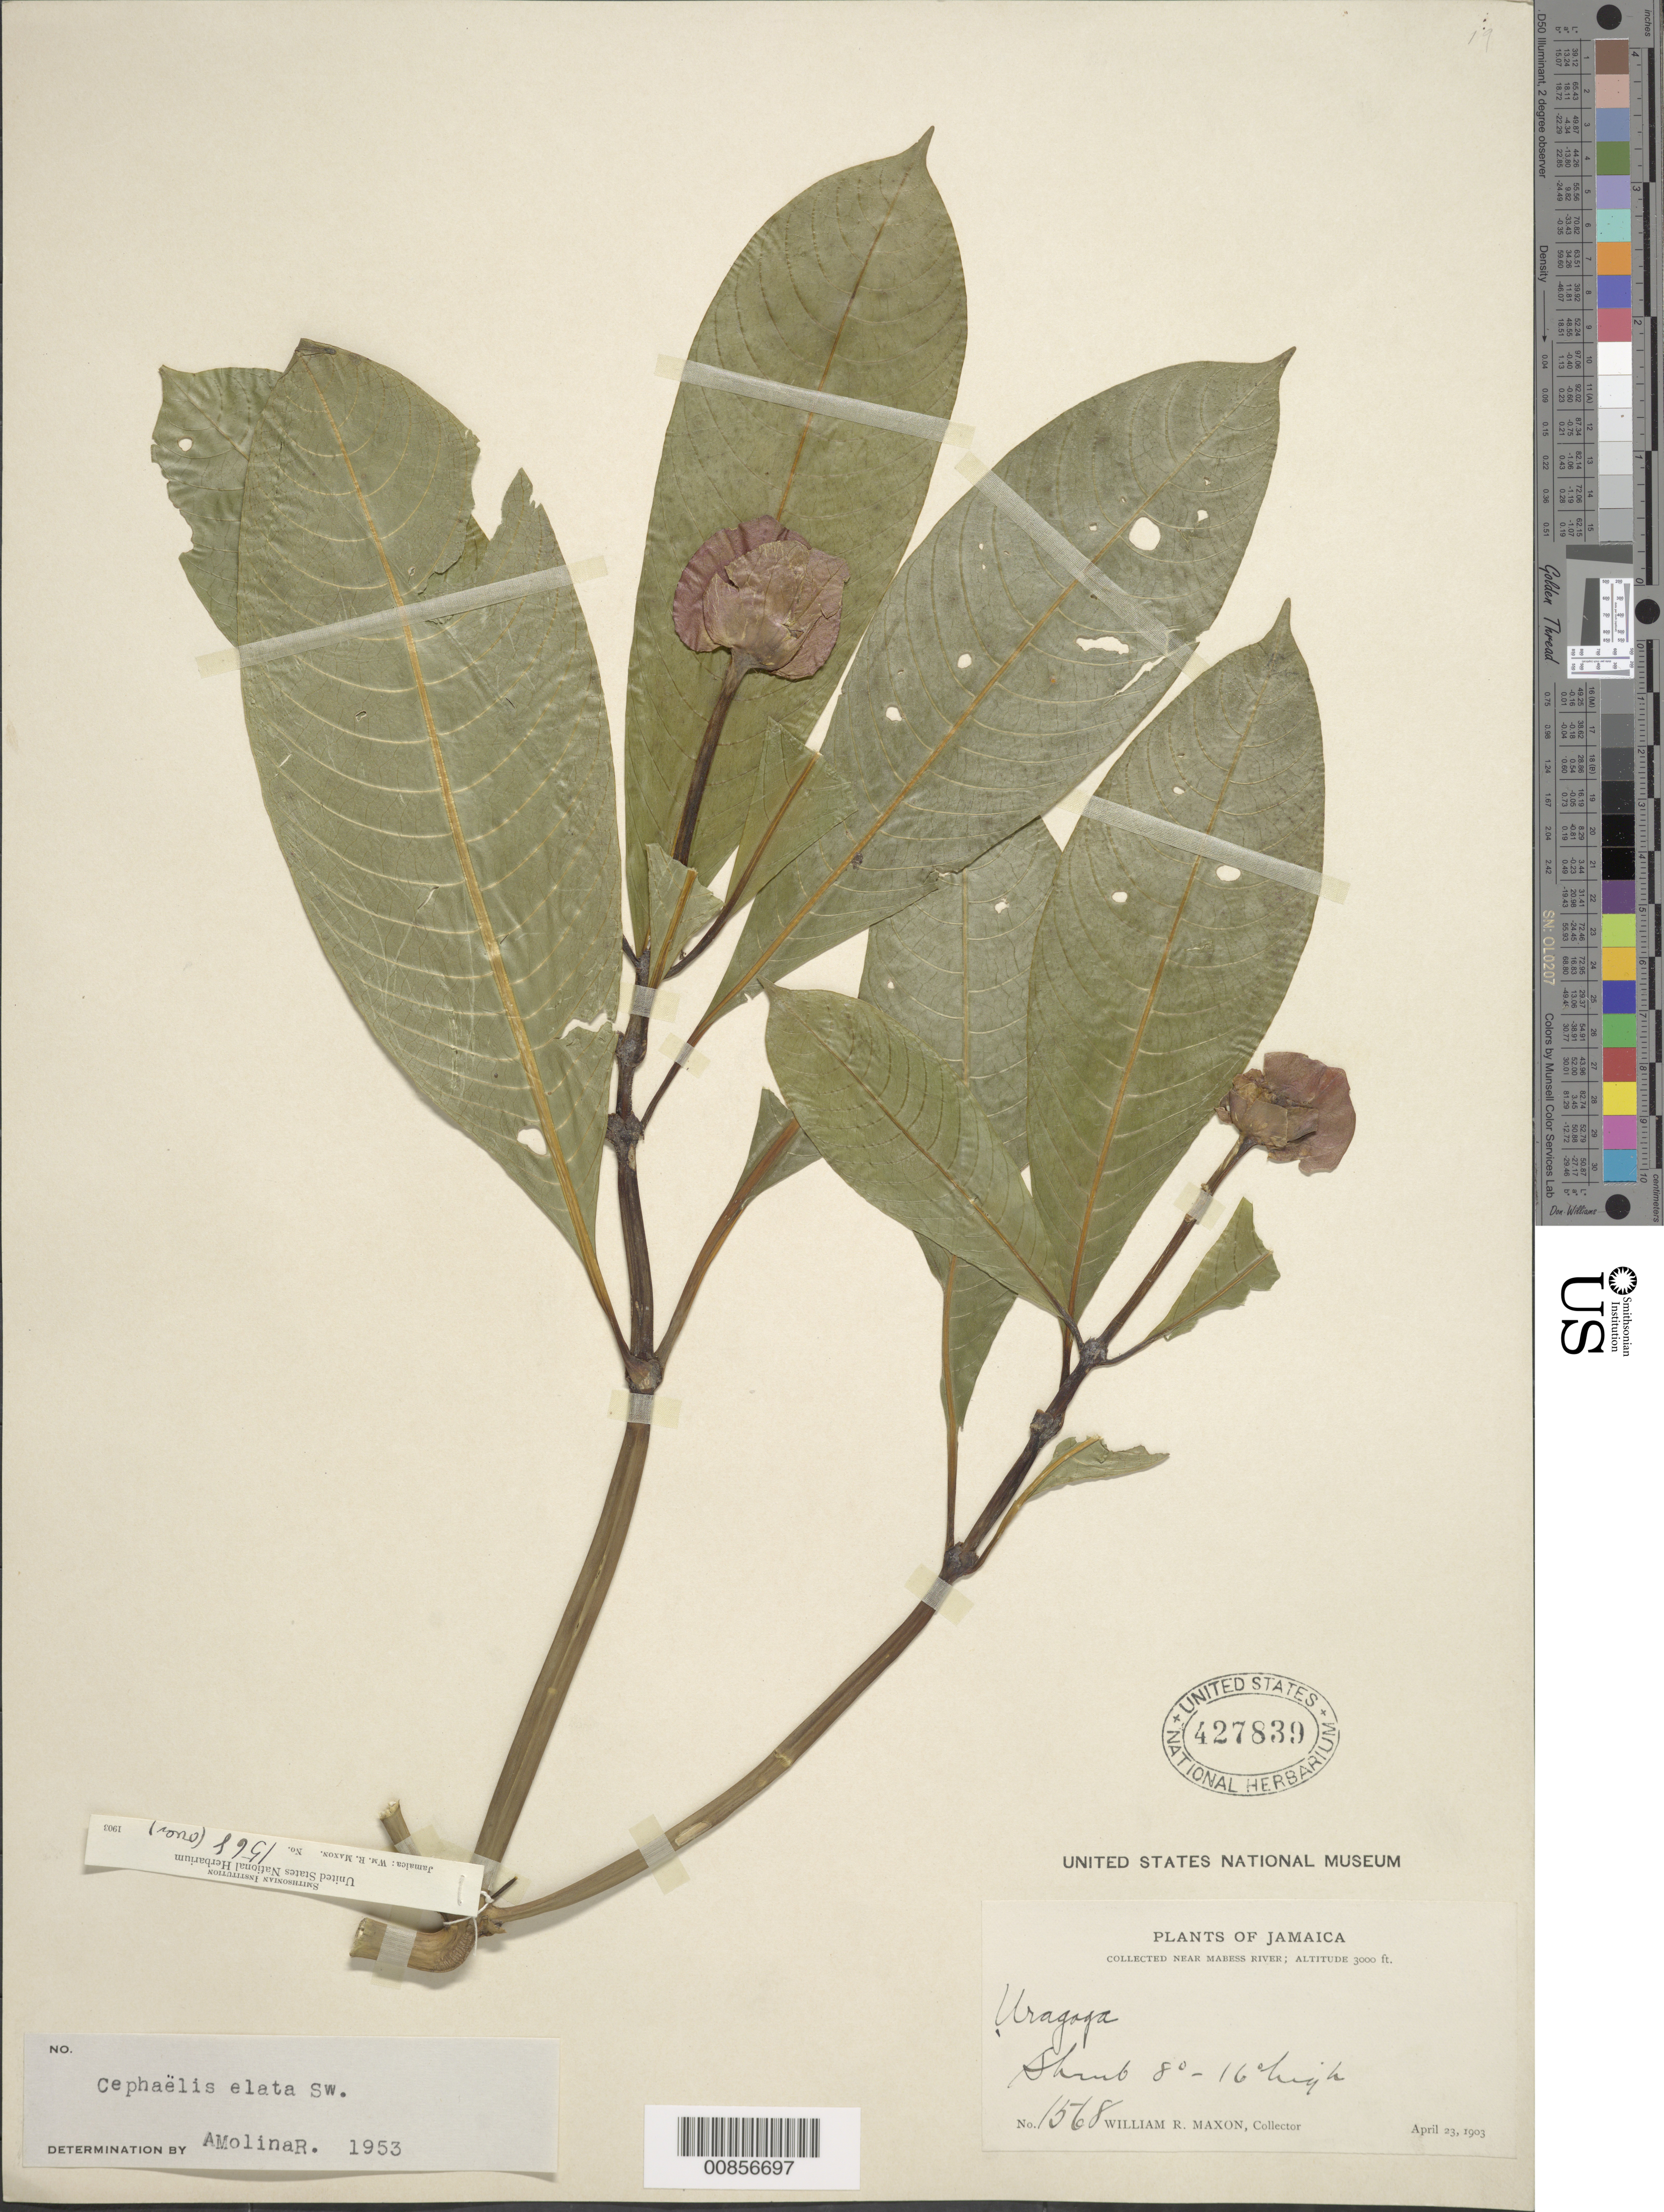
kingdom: Plantae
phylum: Tracheophyta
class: Magnoliopsida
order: Gentianales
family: Rubiaceae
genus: Psychotria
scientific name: Psychotria elata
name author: (Sw.) Hammel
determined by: Molina R., A.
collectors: W. R. Maxon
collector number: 1568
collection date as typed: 23 Apr 1903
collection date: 1903-04-23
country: Jamaica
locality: Near Mabess River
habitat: Near river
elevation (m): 914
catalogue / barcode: US 427839